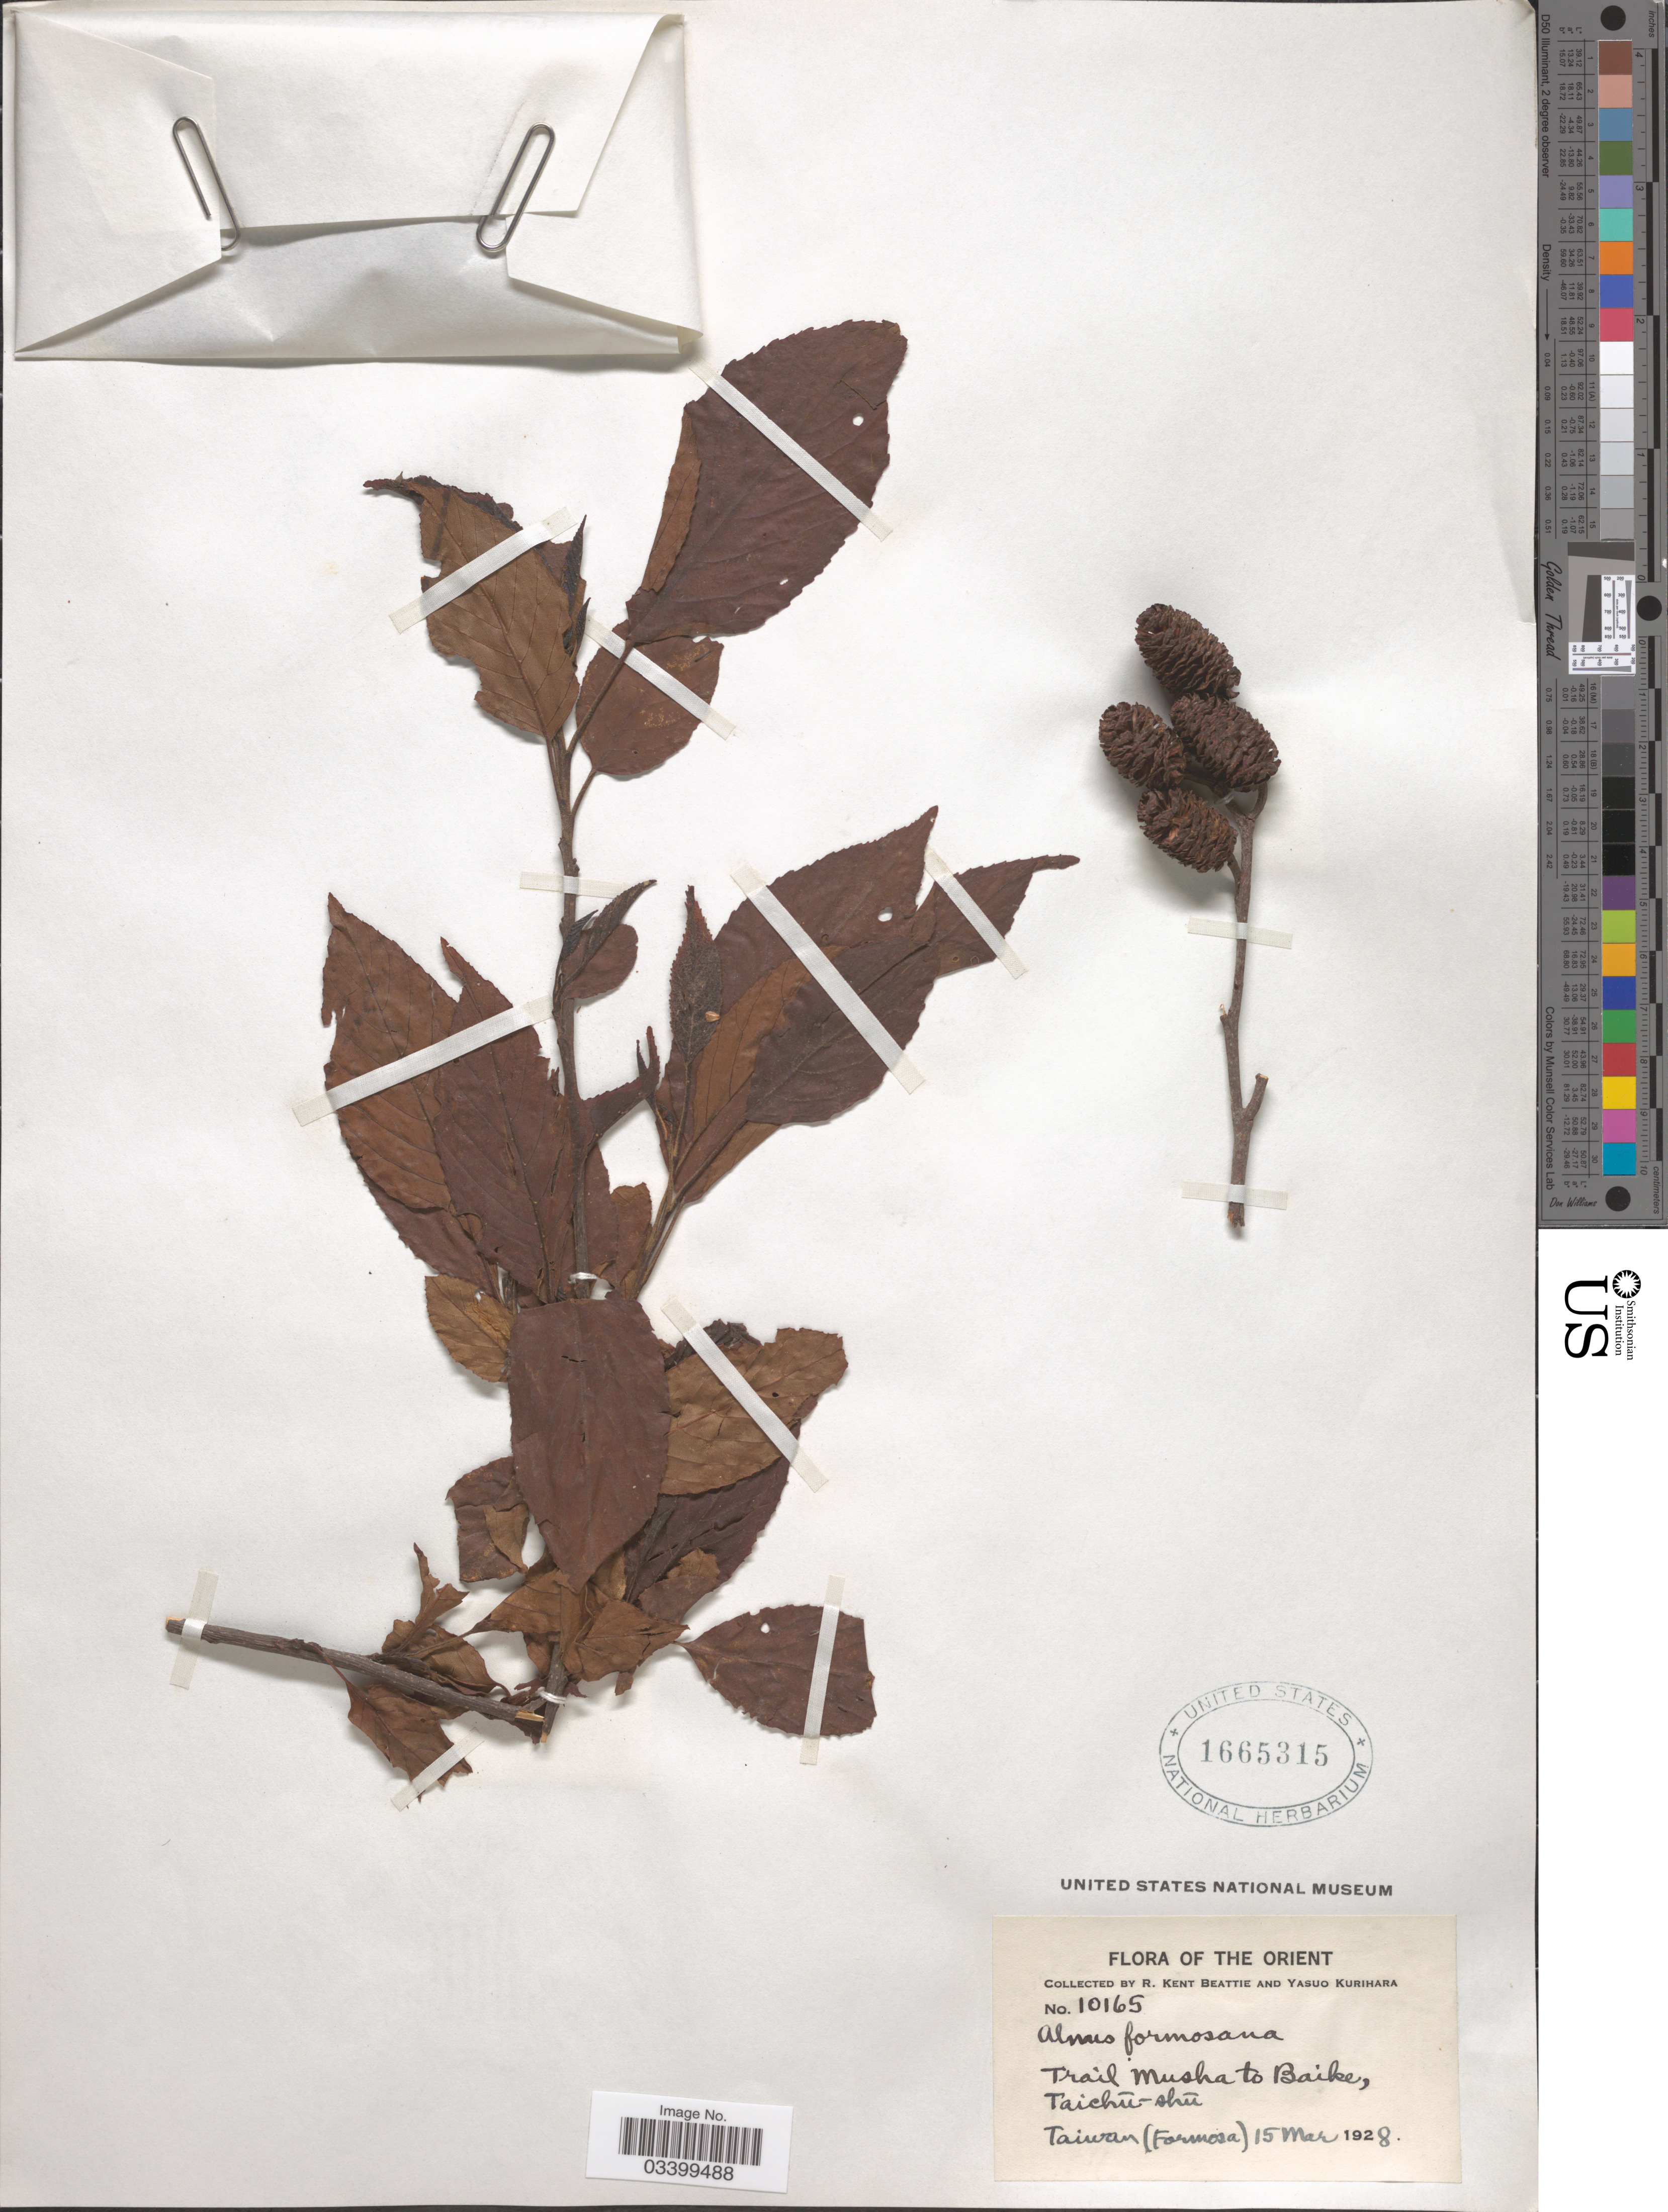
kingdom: Plantae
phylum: Tracheophyta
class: Magnoliopsida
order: Fagales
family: Betulaceae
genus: Alnus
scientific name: Alnus japonica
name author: (Thunb.) Steud.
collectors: R. K. Beattie & Y. Kurihara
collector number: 10165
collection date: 1928-03-15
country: Taiwan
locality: The Orient. Trail Musha to Baike, Taichu-shu. (Formosa).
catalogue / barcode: US 1665315